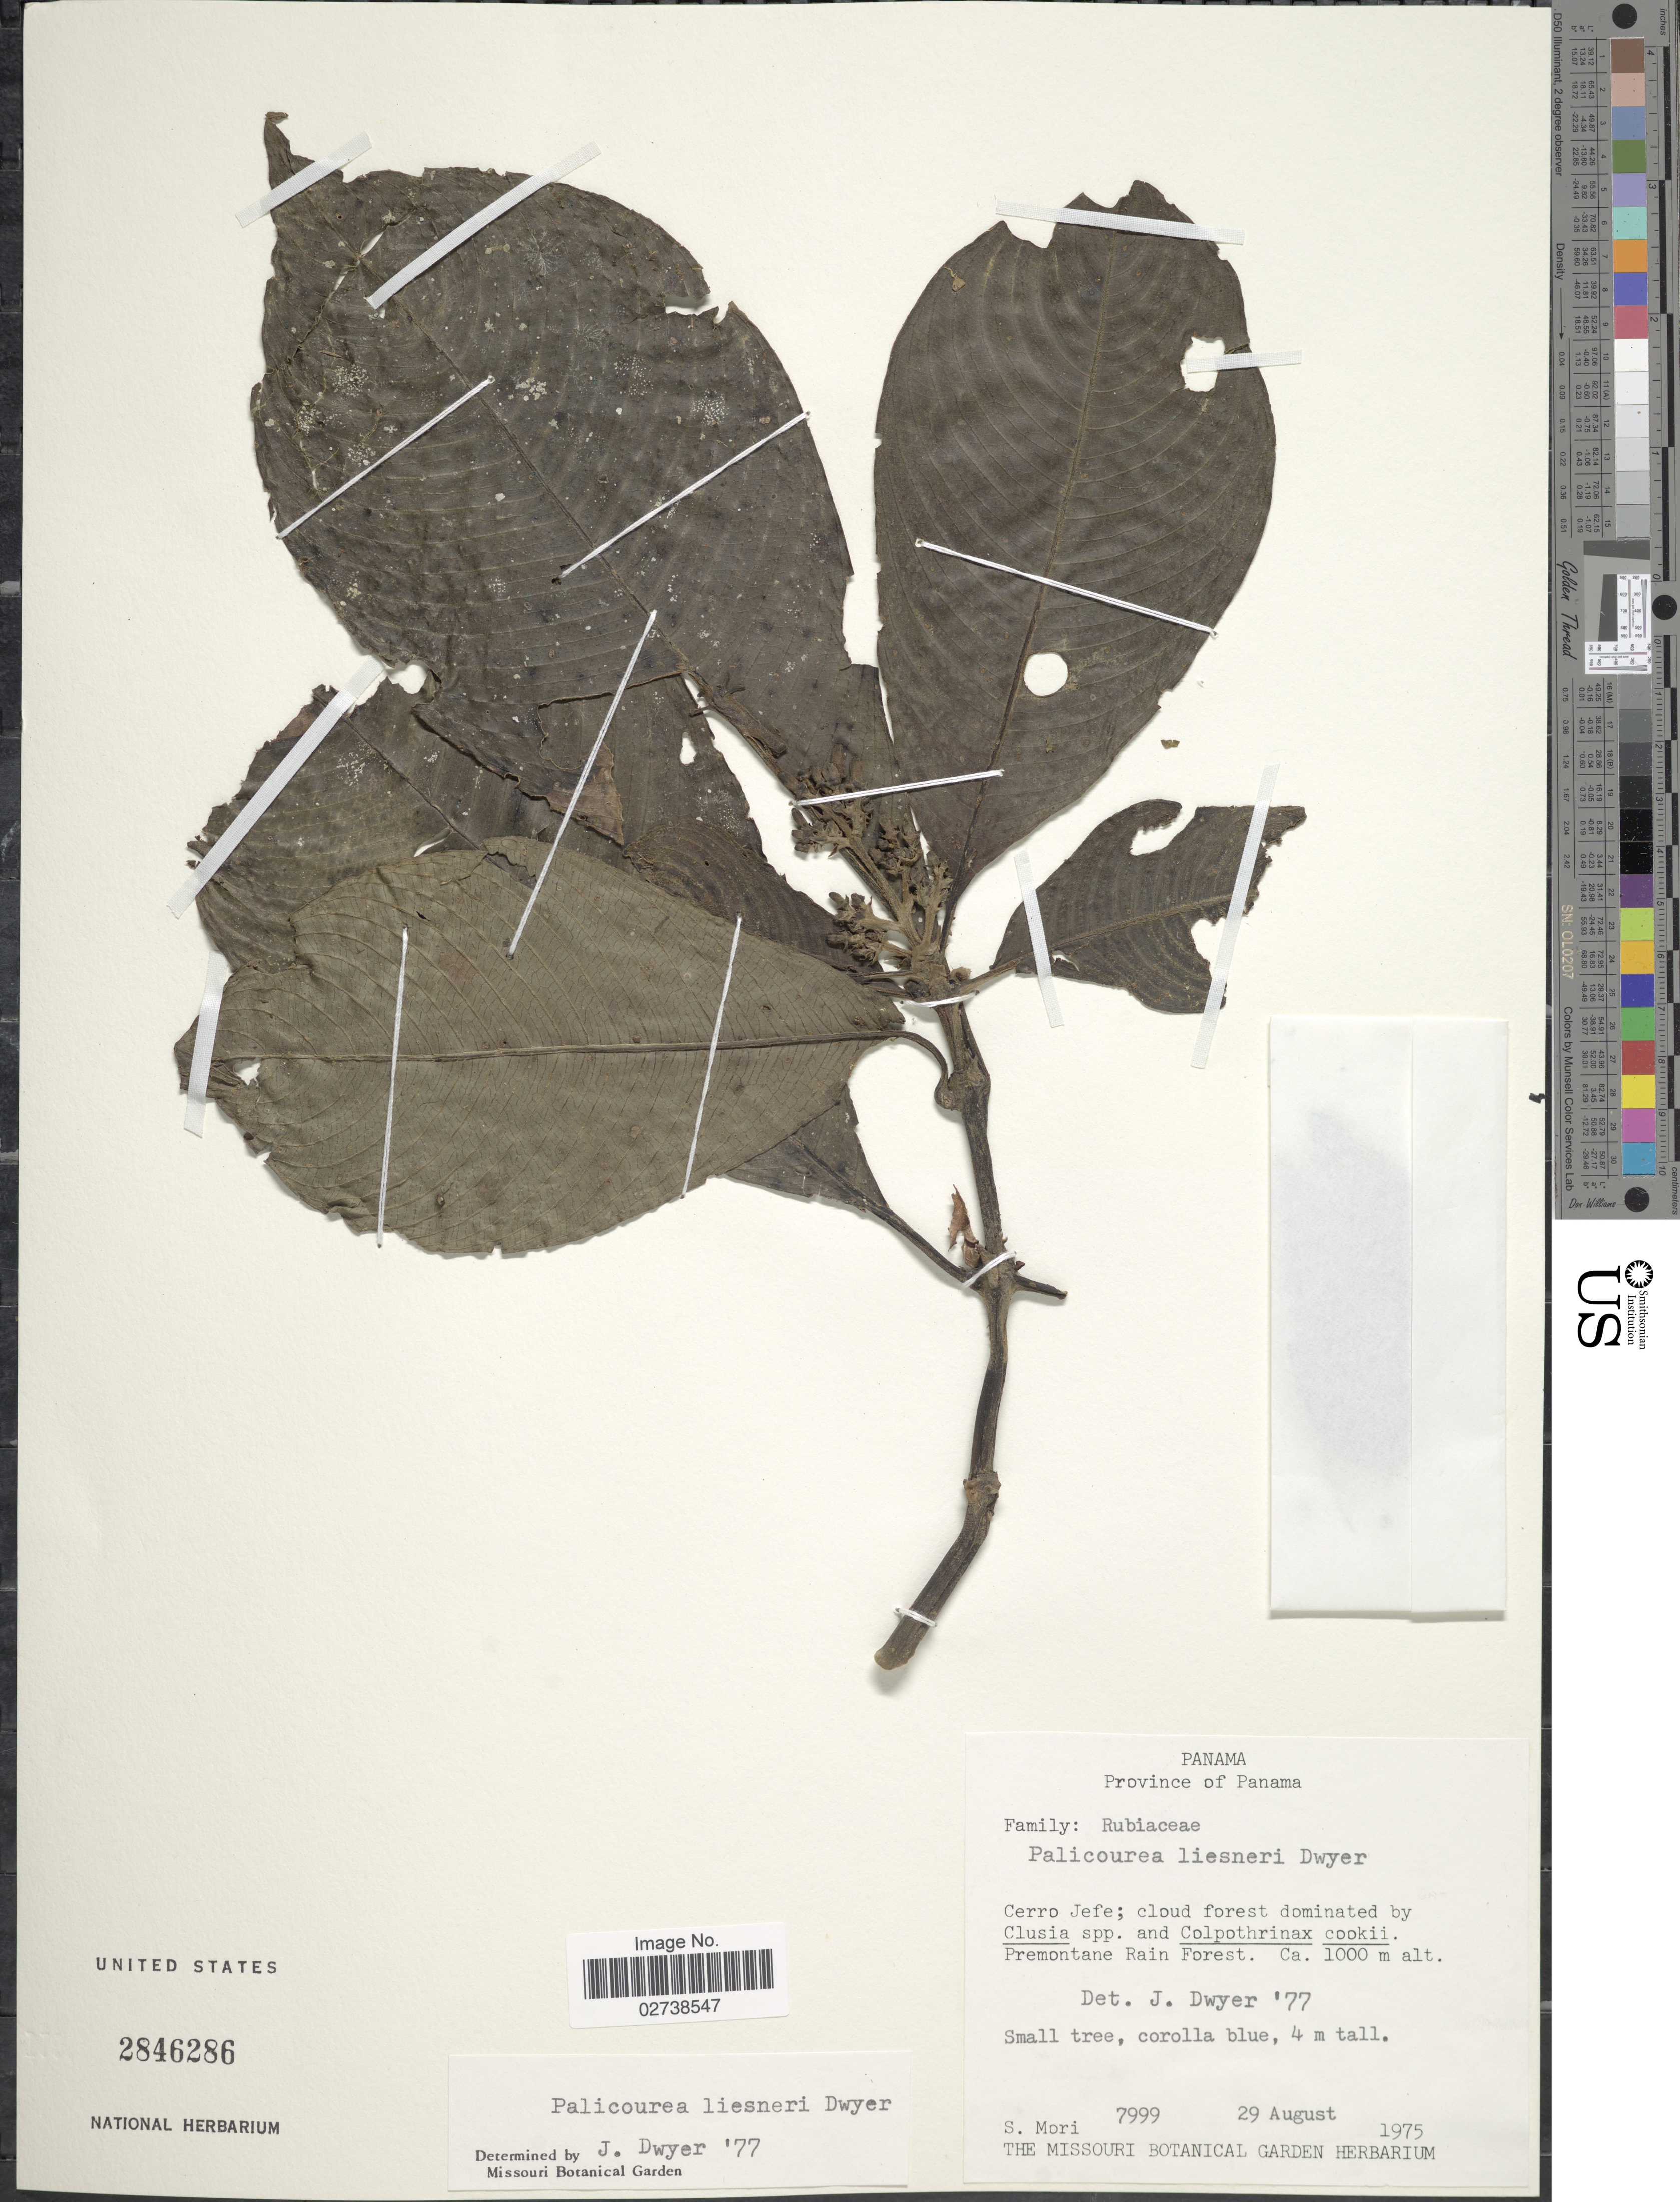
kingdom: Plantae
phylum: Tracheophyta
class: Magnoliopsida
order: Gentianales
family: Rubiaceae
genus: Palicourea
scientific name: Palicourea liesneri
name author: Dwyer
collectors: S. Mori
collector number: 7999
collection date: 1975-08-29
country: Panama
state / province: Panamá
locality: Cerro Jefe; cloud forest, Premontane Rain Forest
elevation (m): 1000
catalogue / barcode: US 2846286